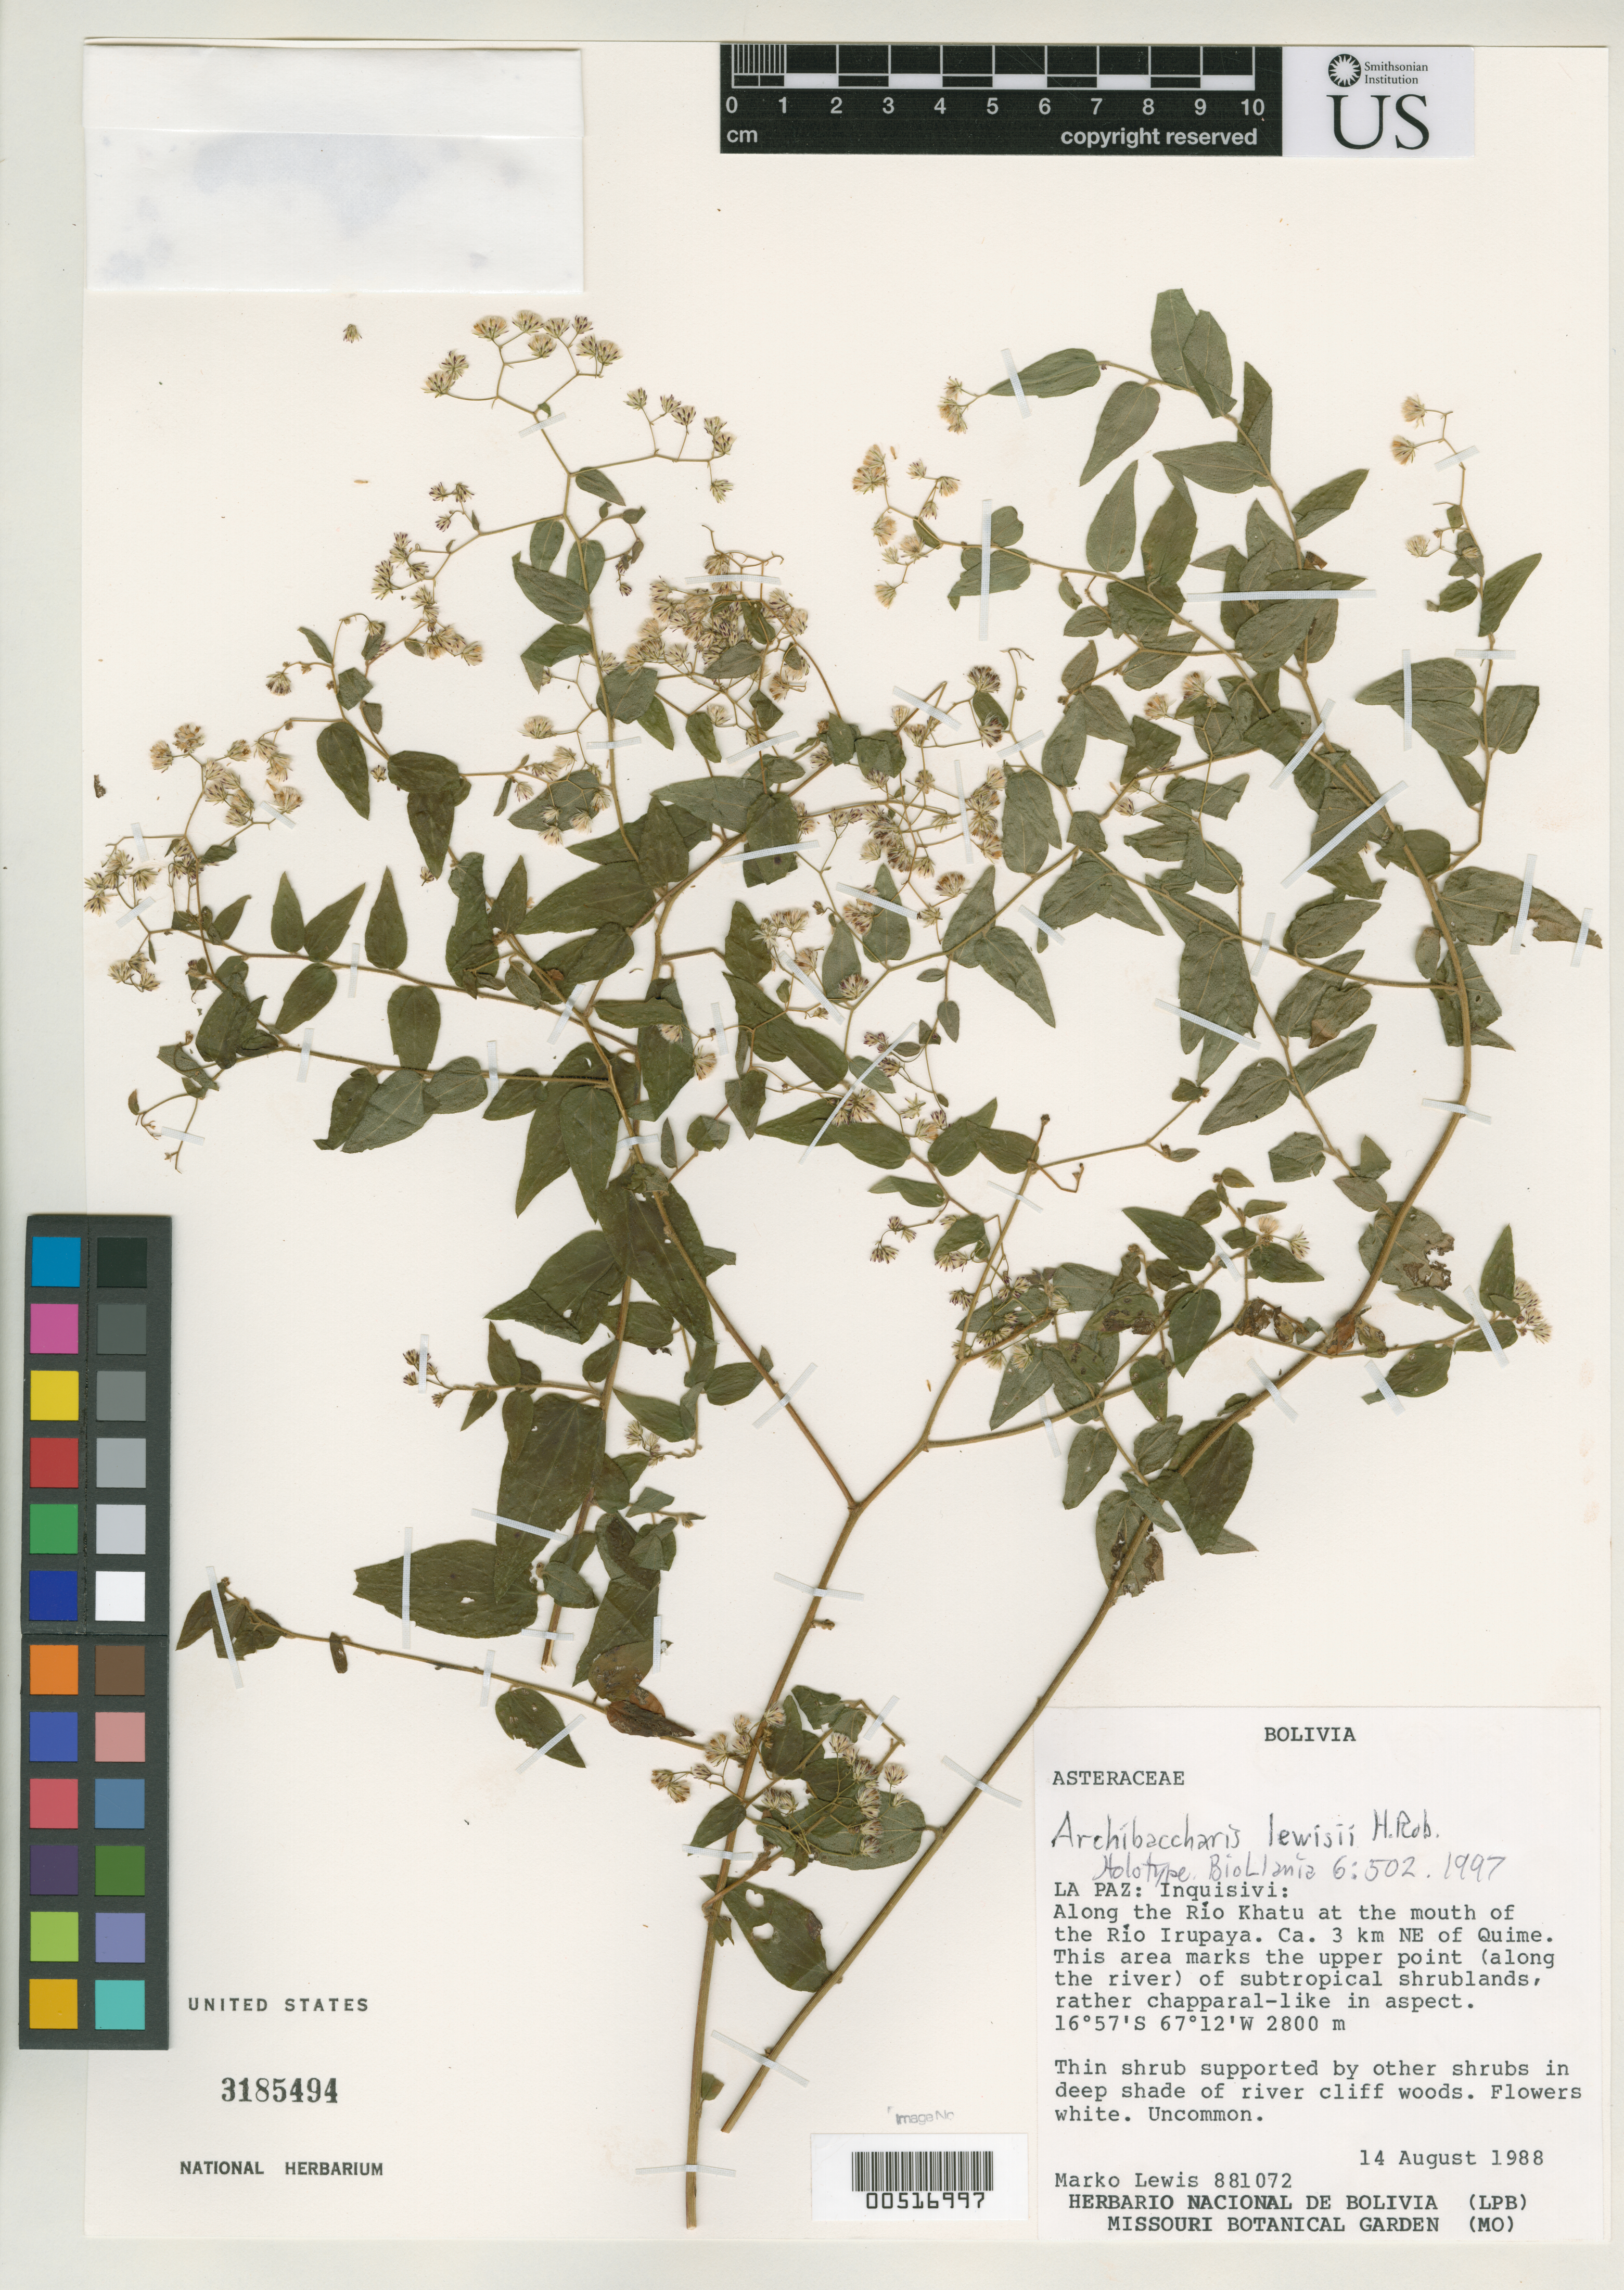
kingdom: Plantae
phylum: Tracheophyta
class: Magnoliopsida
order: Asterales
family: Asteraceae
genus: Archibaccharis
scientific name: Archibaccharis lewisii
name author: H. Rob.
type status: Holotype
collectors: M. E. Lewis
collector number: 881072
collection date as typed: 14 Aug 1988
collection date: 1988-08-14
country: Bolivia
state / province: La Paz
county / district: Inquisivi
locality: Along Rio Khatu at mouth of Rio Irupaya, ca. 3 km NE of Quime.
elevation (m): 2800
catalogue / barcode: US 3185494